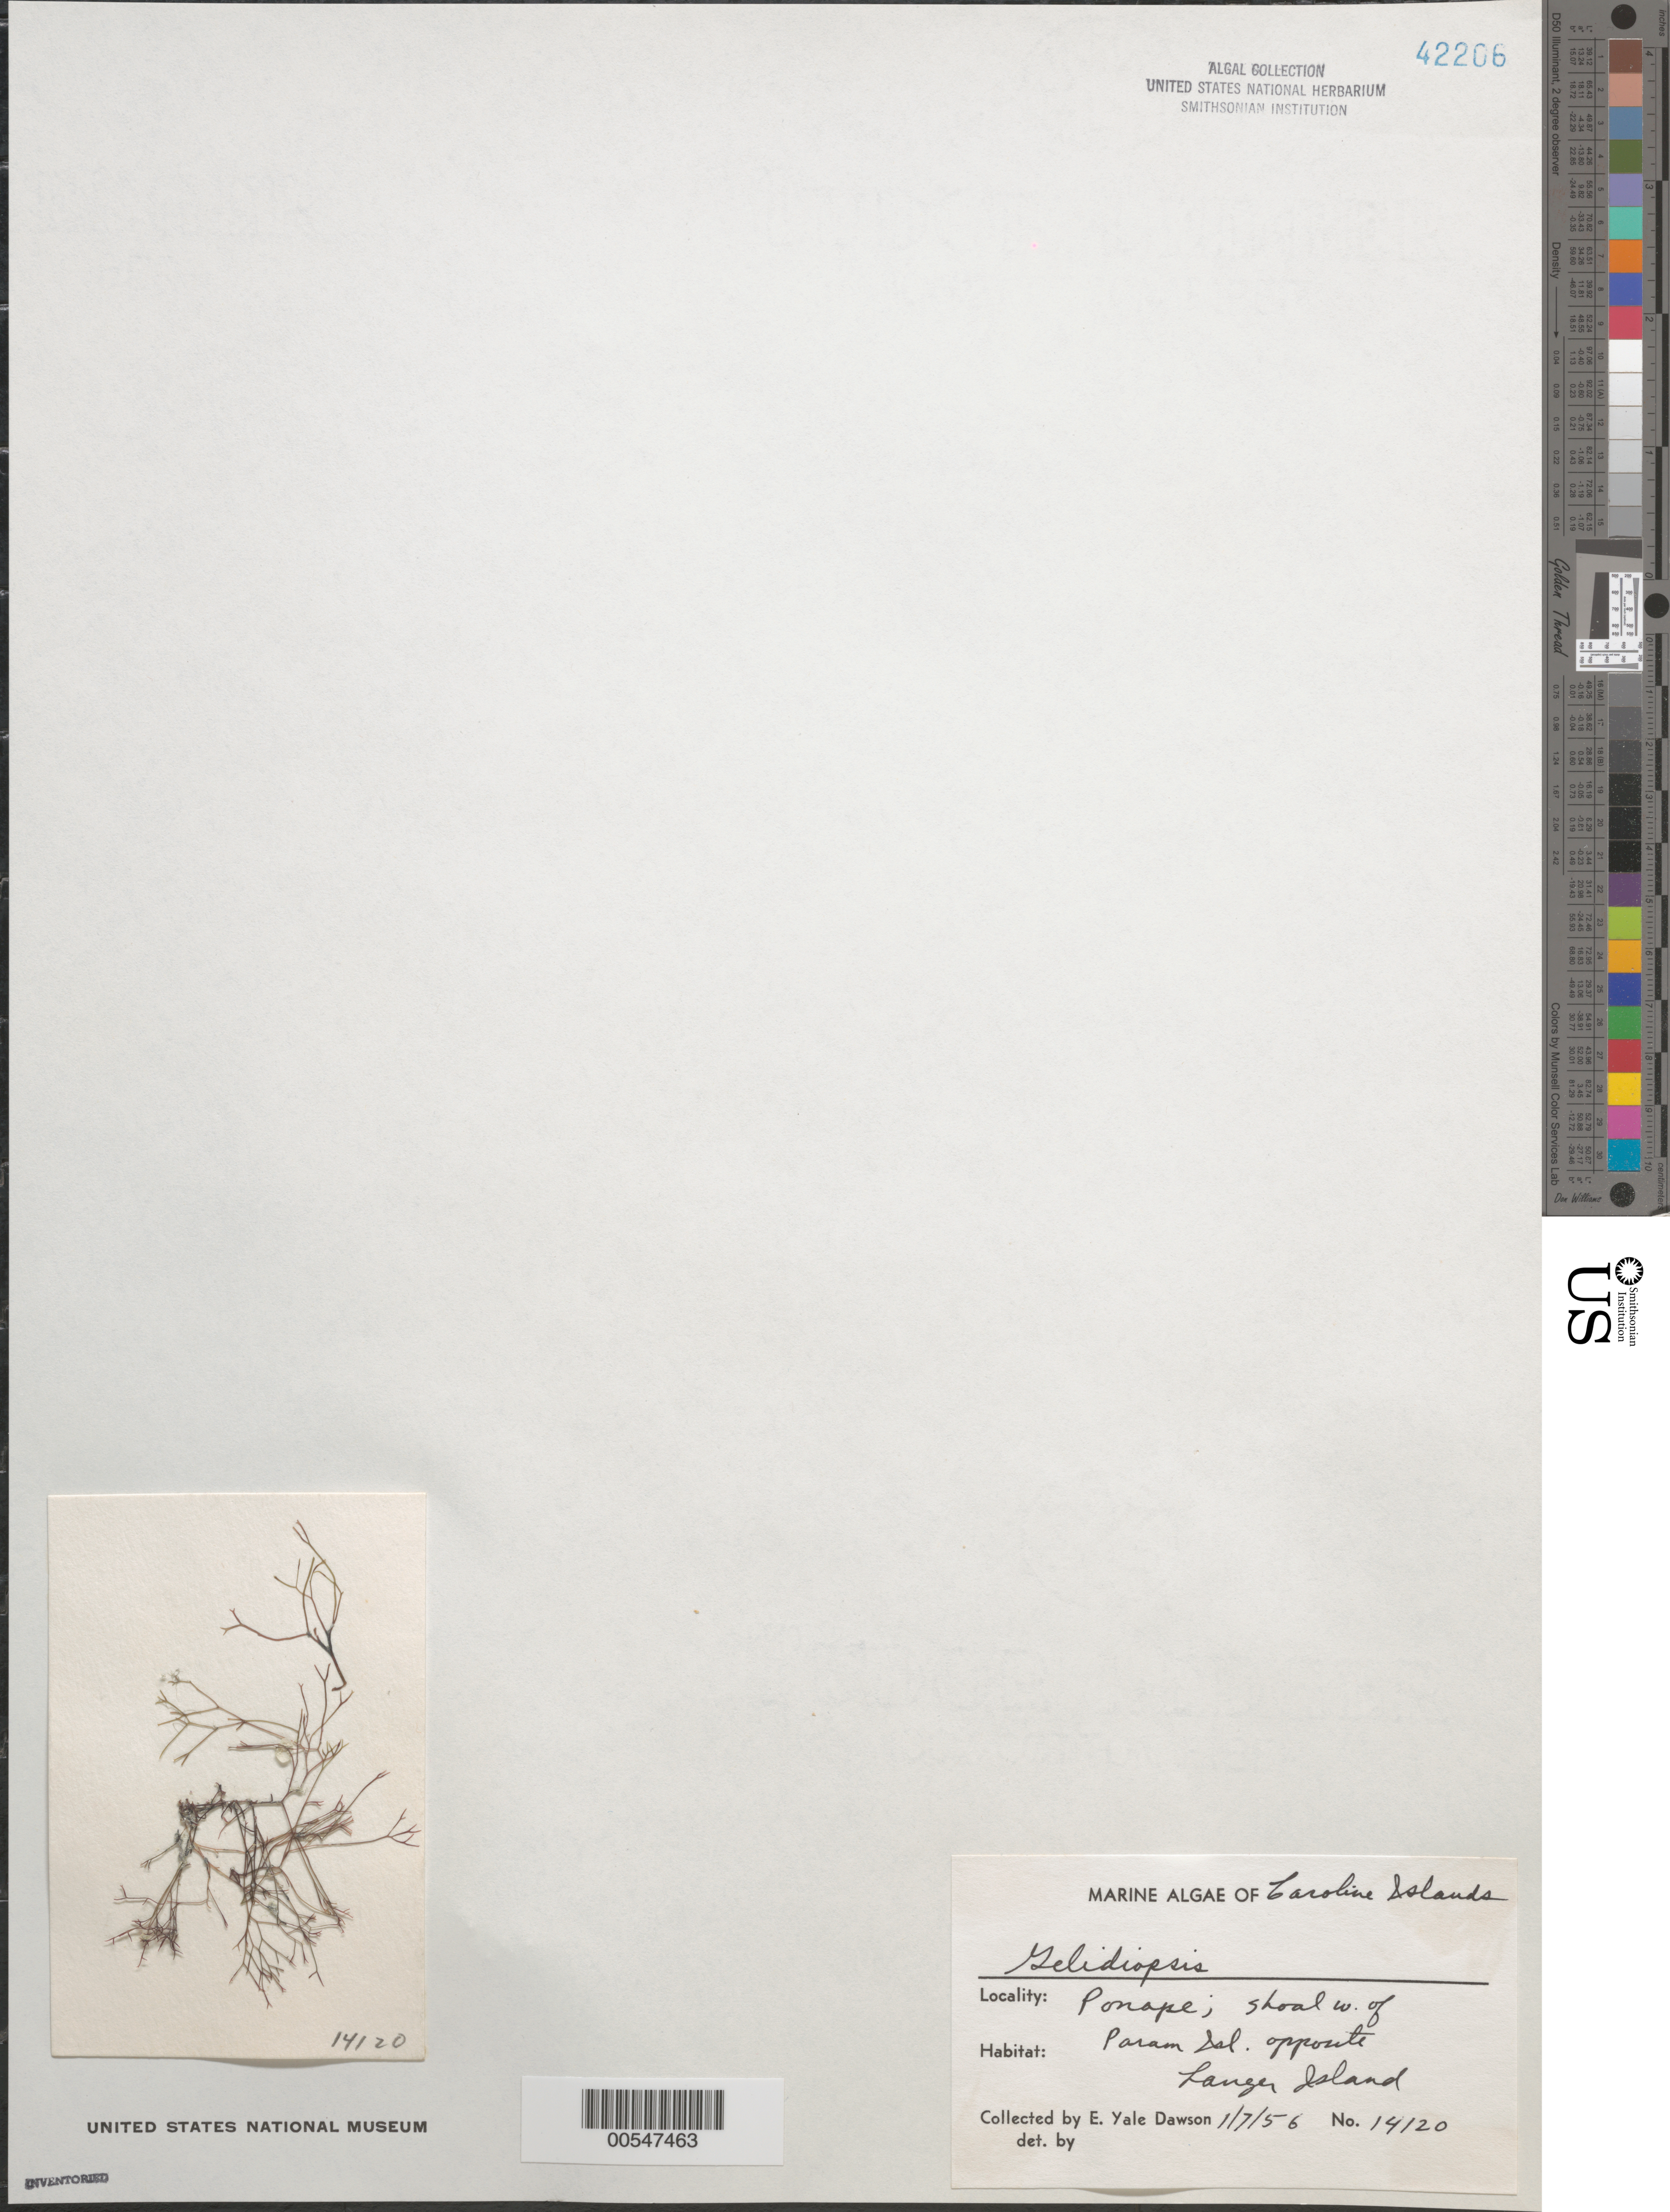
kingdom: Plantae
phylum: Rhodophyta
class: Florideophyceae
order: Rhodymeniales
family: Lomentariaceae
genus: Ceratodictyon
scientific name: Ceratodictyon sp.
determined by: Algae name updating Project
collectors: E. Y. Dawson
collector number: EYD 14120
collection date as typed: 07 Jan 1956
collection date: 1956-01-07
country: Micronesia, Federated States of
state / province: Pohnpei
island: Pohnpei [Ponape] Islands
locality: Shoal west of Param Island, opposite Langer Island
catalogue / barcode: US 42206